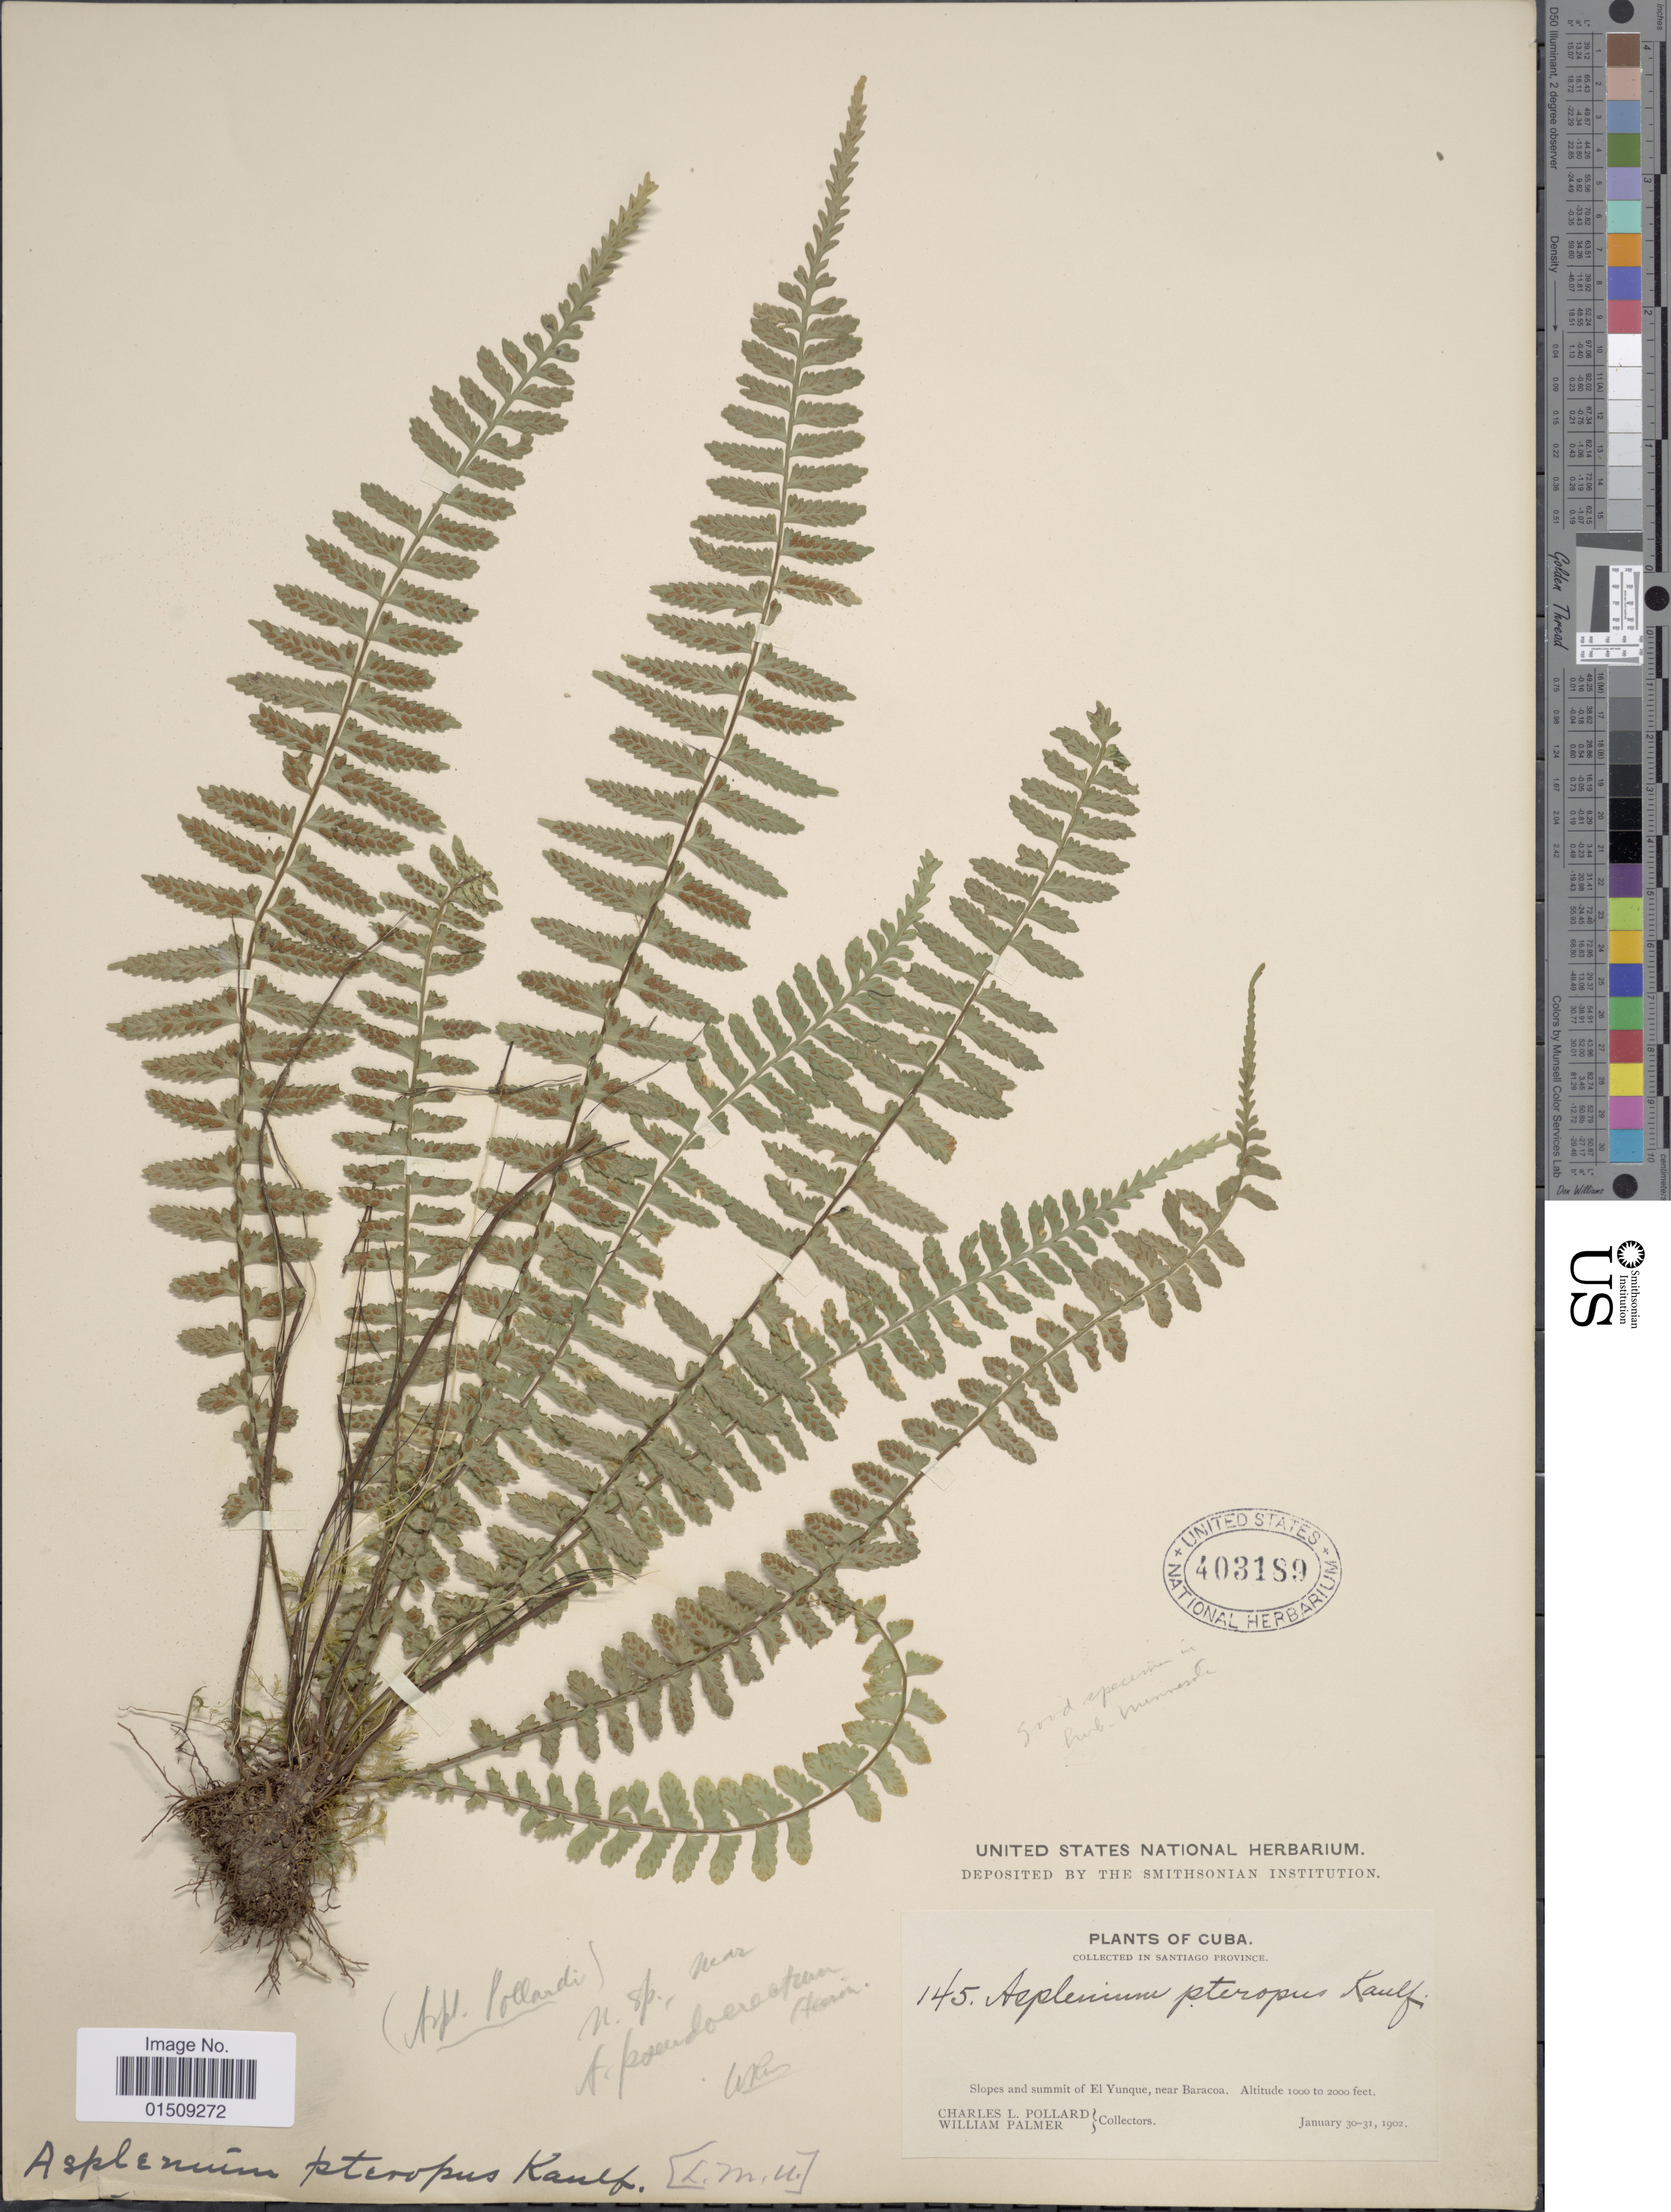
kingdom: Plantae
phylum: Tracheophyta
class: Polypodiopsida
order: Polypodiales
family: Aspleniaceae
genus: Asplenium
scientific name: Asplenium pteropus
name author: Kaulf.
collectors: C. L. Pollard & W. Palmer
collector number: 145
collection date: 1902-01-30/1902-04-30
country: Cuba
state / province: Santiago de Cuba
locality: Santiago Province, Slopes and summit of El Yungue, near Baracoa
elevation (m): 305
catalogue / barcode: US 403189